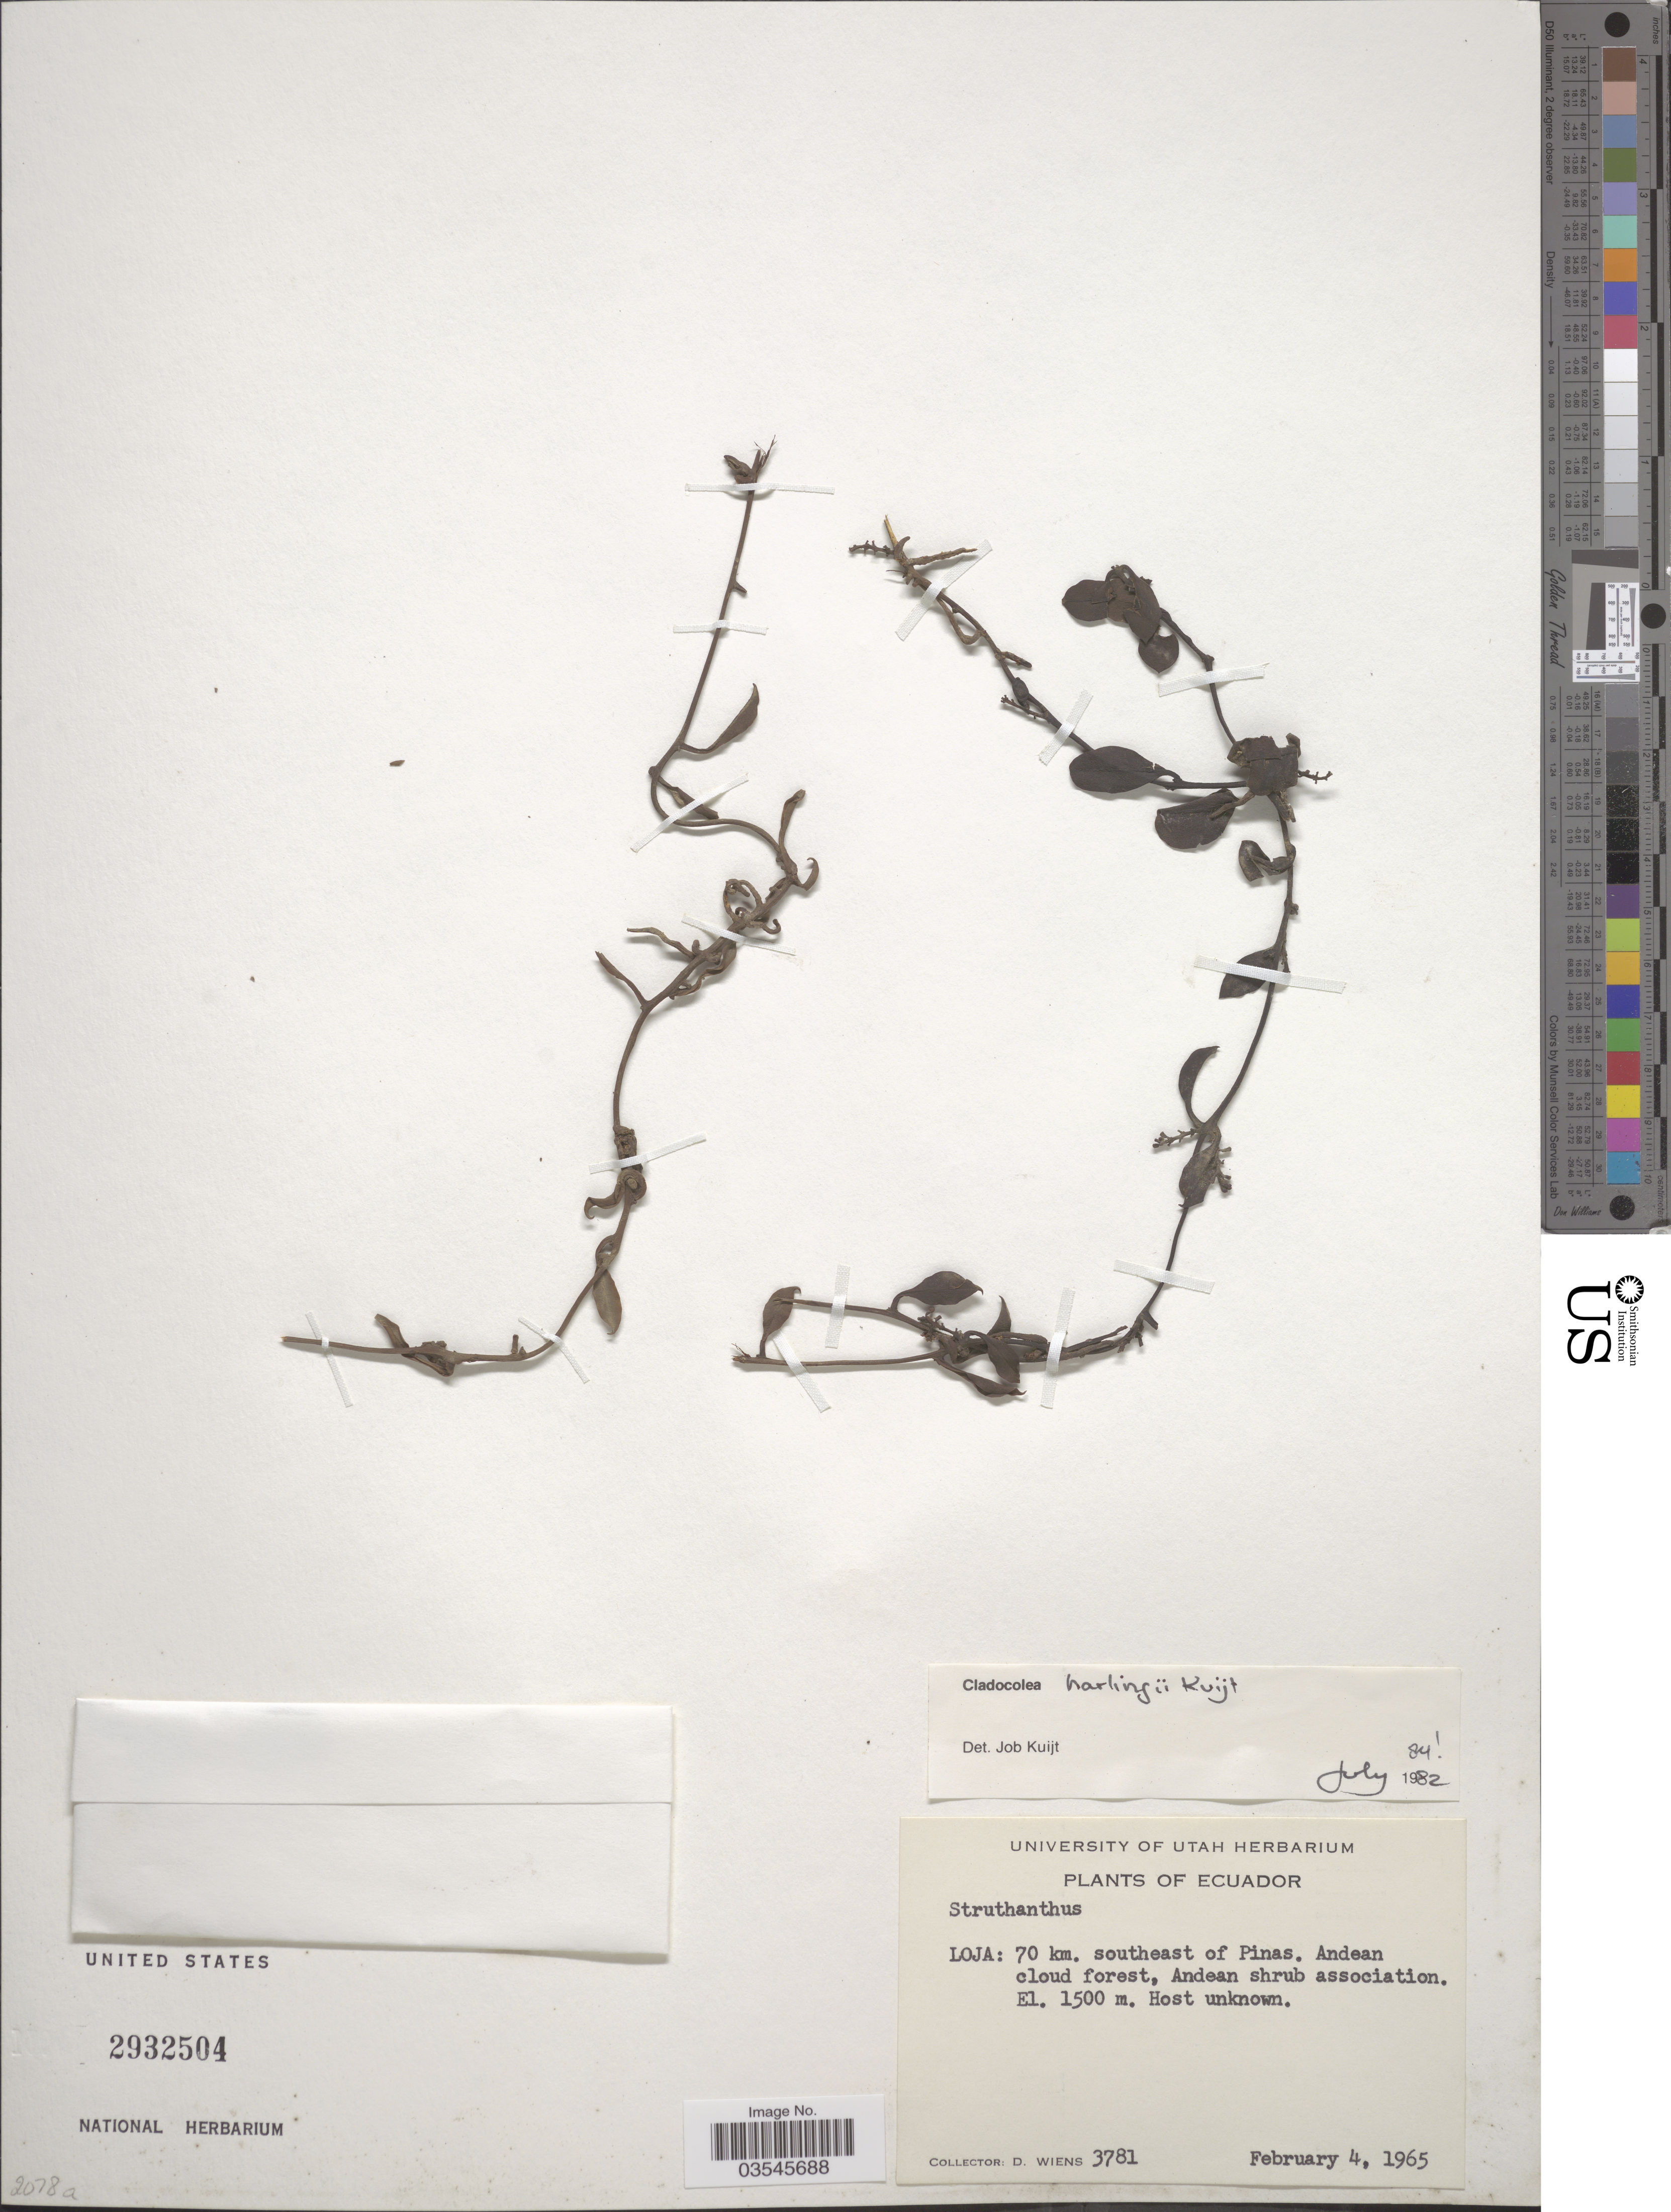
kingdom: Plantae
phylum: Tracheophyta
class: Magnoliopsida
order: Santalales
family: Loranthaceae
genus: Cladocolea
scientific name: Cladocolea harlingii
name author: Kuijt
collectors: D. Wiens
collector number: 3781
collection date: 1965-02-04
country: Ecuador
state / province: Loja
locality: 70 km. southeast of Pinas. Andean cloud forest, Andean shrub association.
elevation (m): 1500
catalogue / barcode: US 2932504